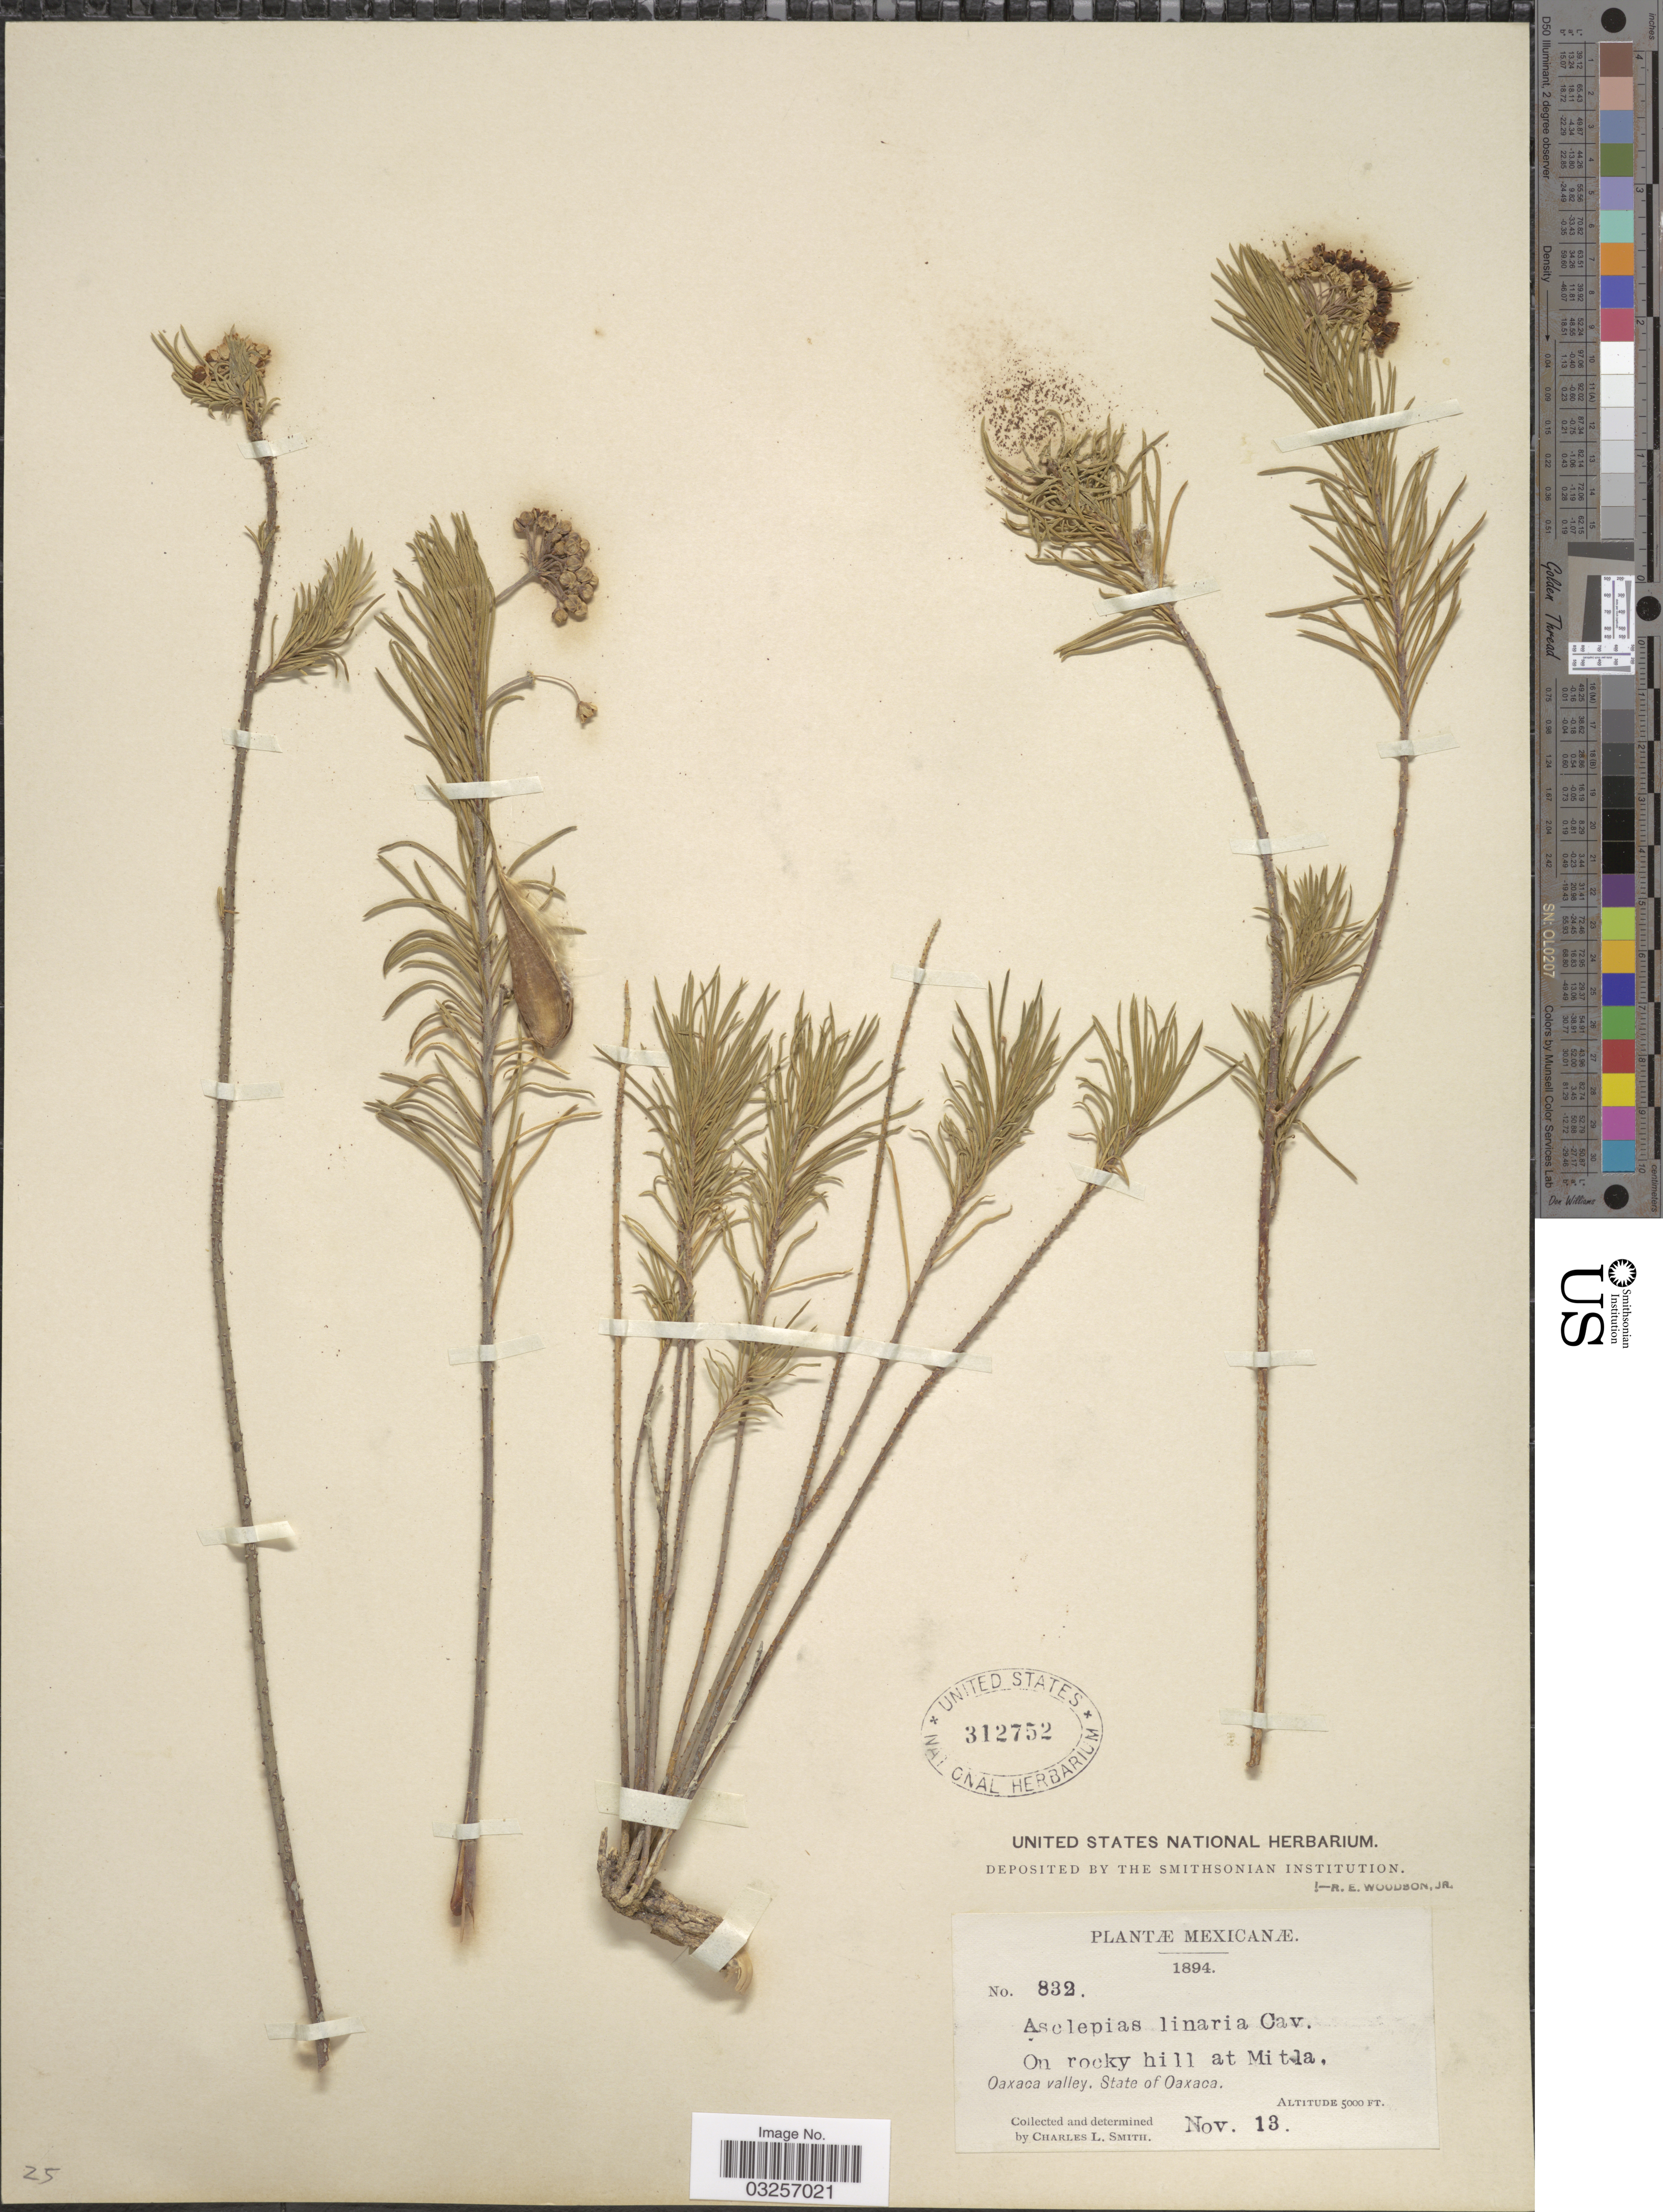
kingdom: Plantae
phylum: Tracheophyta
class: Magnoliopsida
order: Gentianales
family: Apocynaceae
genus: Asclepias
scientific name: Asclepias linaria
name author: Cav.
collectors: C. L. Smith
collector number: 832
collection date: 1894-11-13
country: Mexico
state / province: Oaxaca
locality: On rocky hill at Mitla. Oaxaca valley.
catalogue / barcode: US 312752